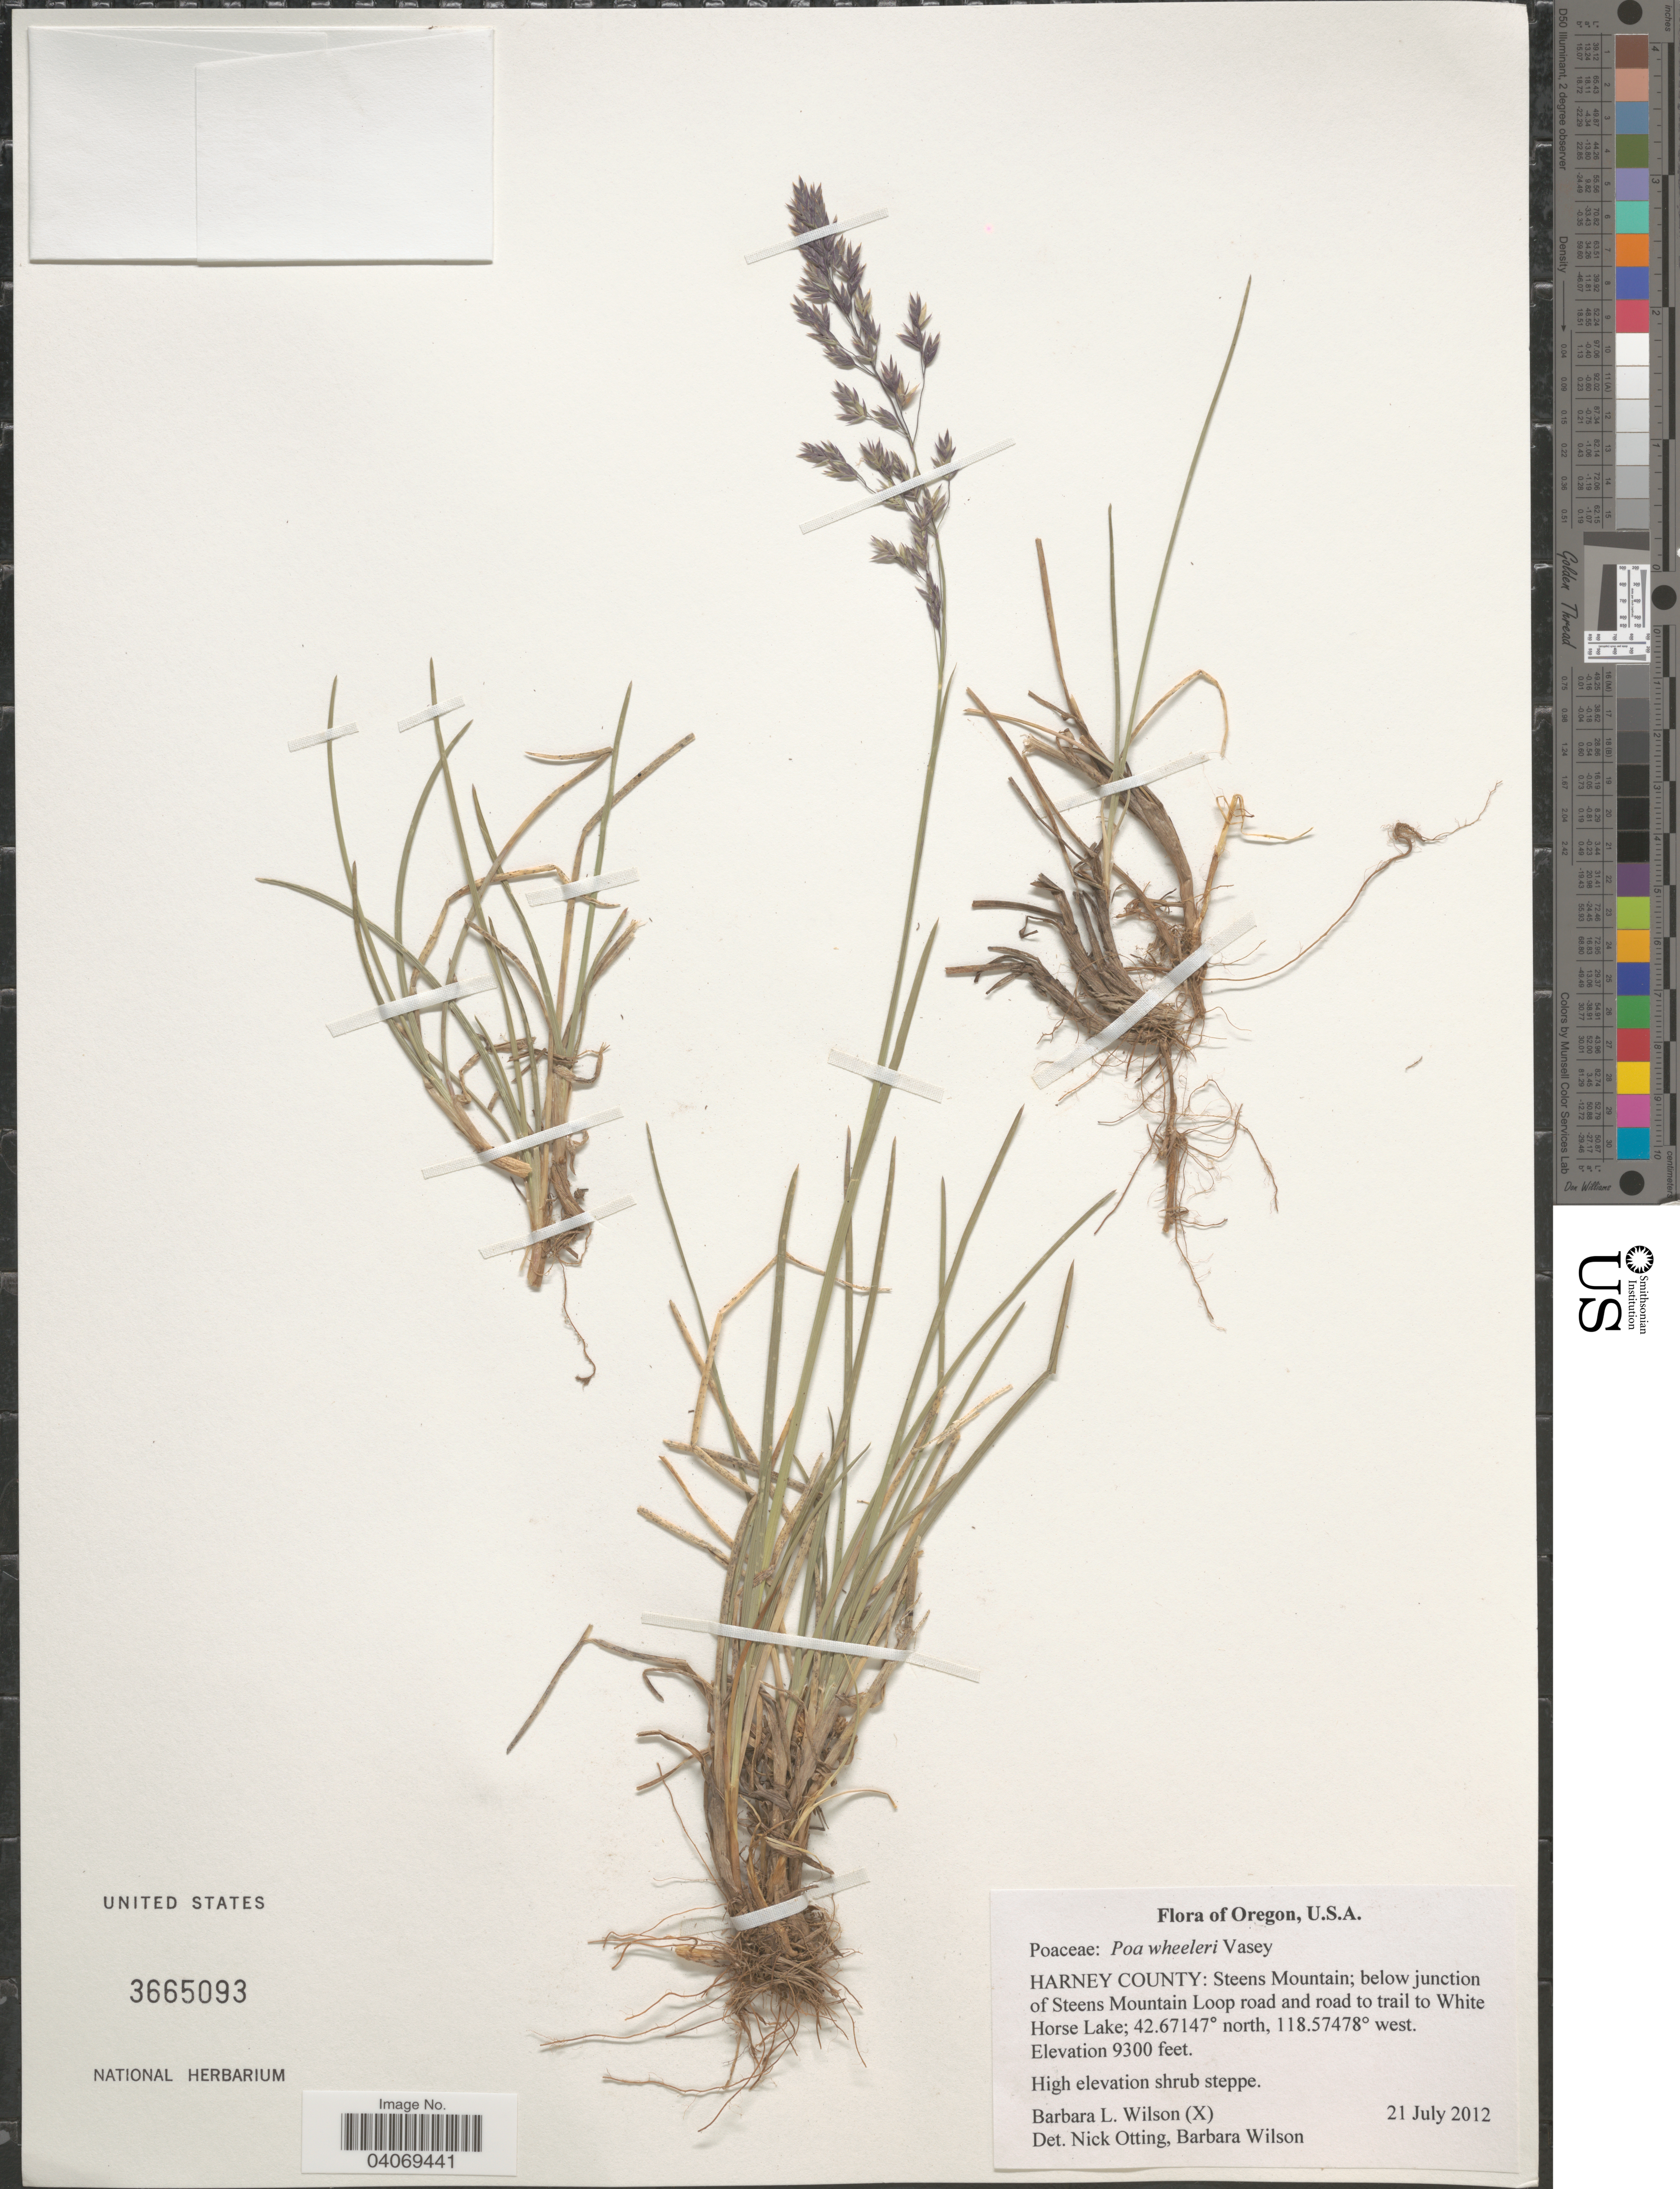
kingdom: Plantae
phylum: Tracheophyta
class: Liliopsida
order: Poales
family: Poaceae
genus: Poa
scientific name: Poa wheeleri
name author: Vasey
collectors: B. L. Wilson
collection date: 2012-07-21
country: United States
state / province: Oregon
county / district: Harney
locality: Harney County: Steens Mountain; below junction of Steens Mountain Loop road and road to trail to White Horse Lake.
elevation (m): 2835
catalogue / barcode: US 3665093